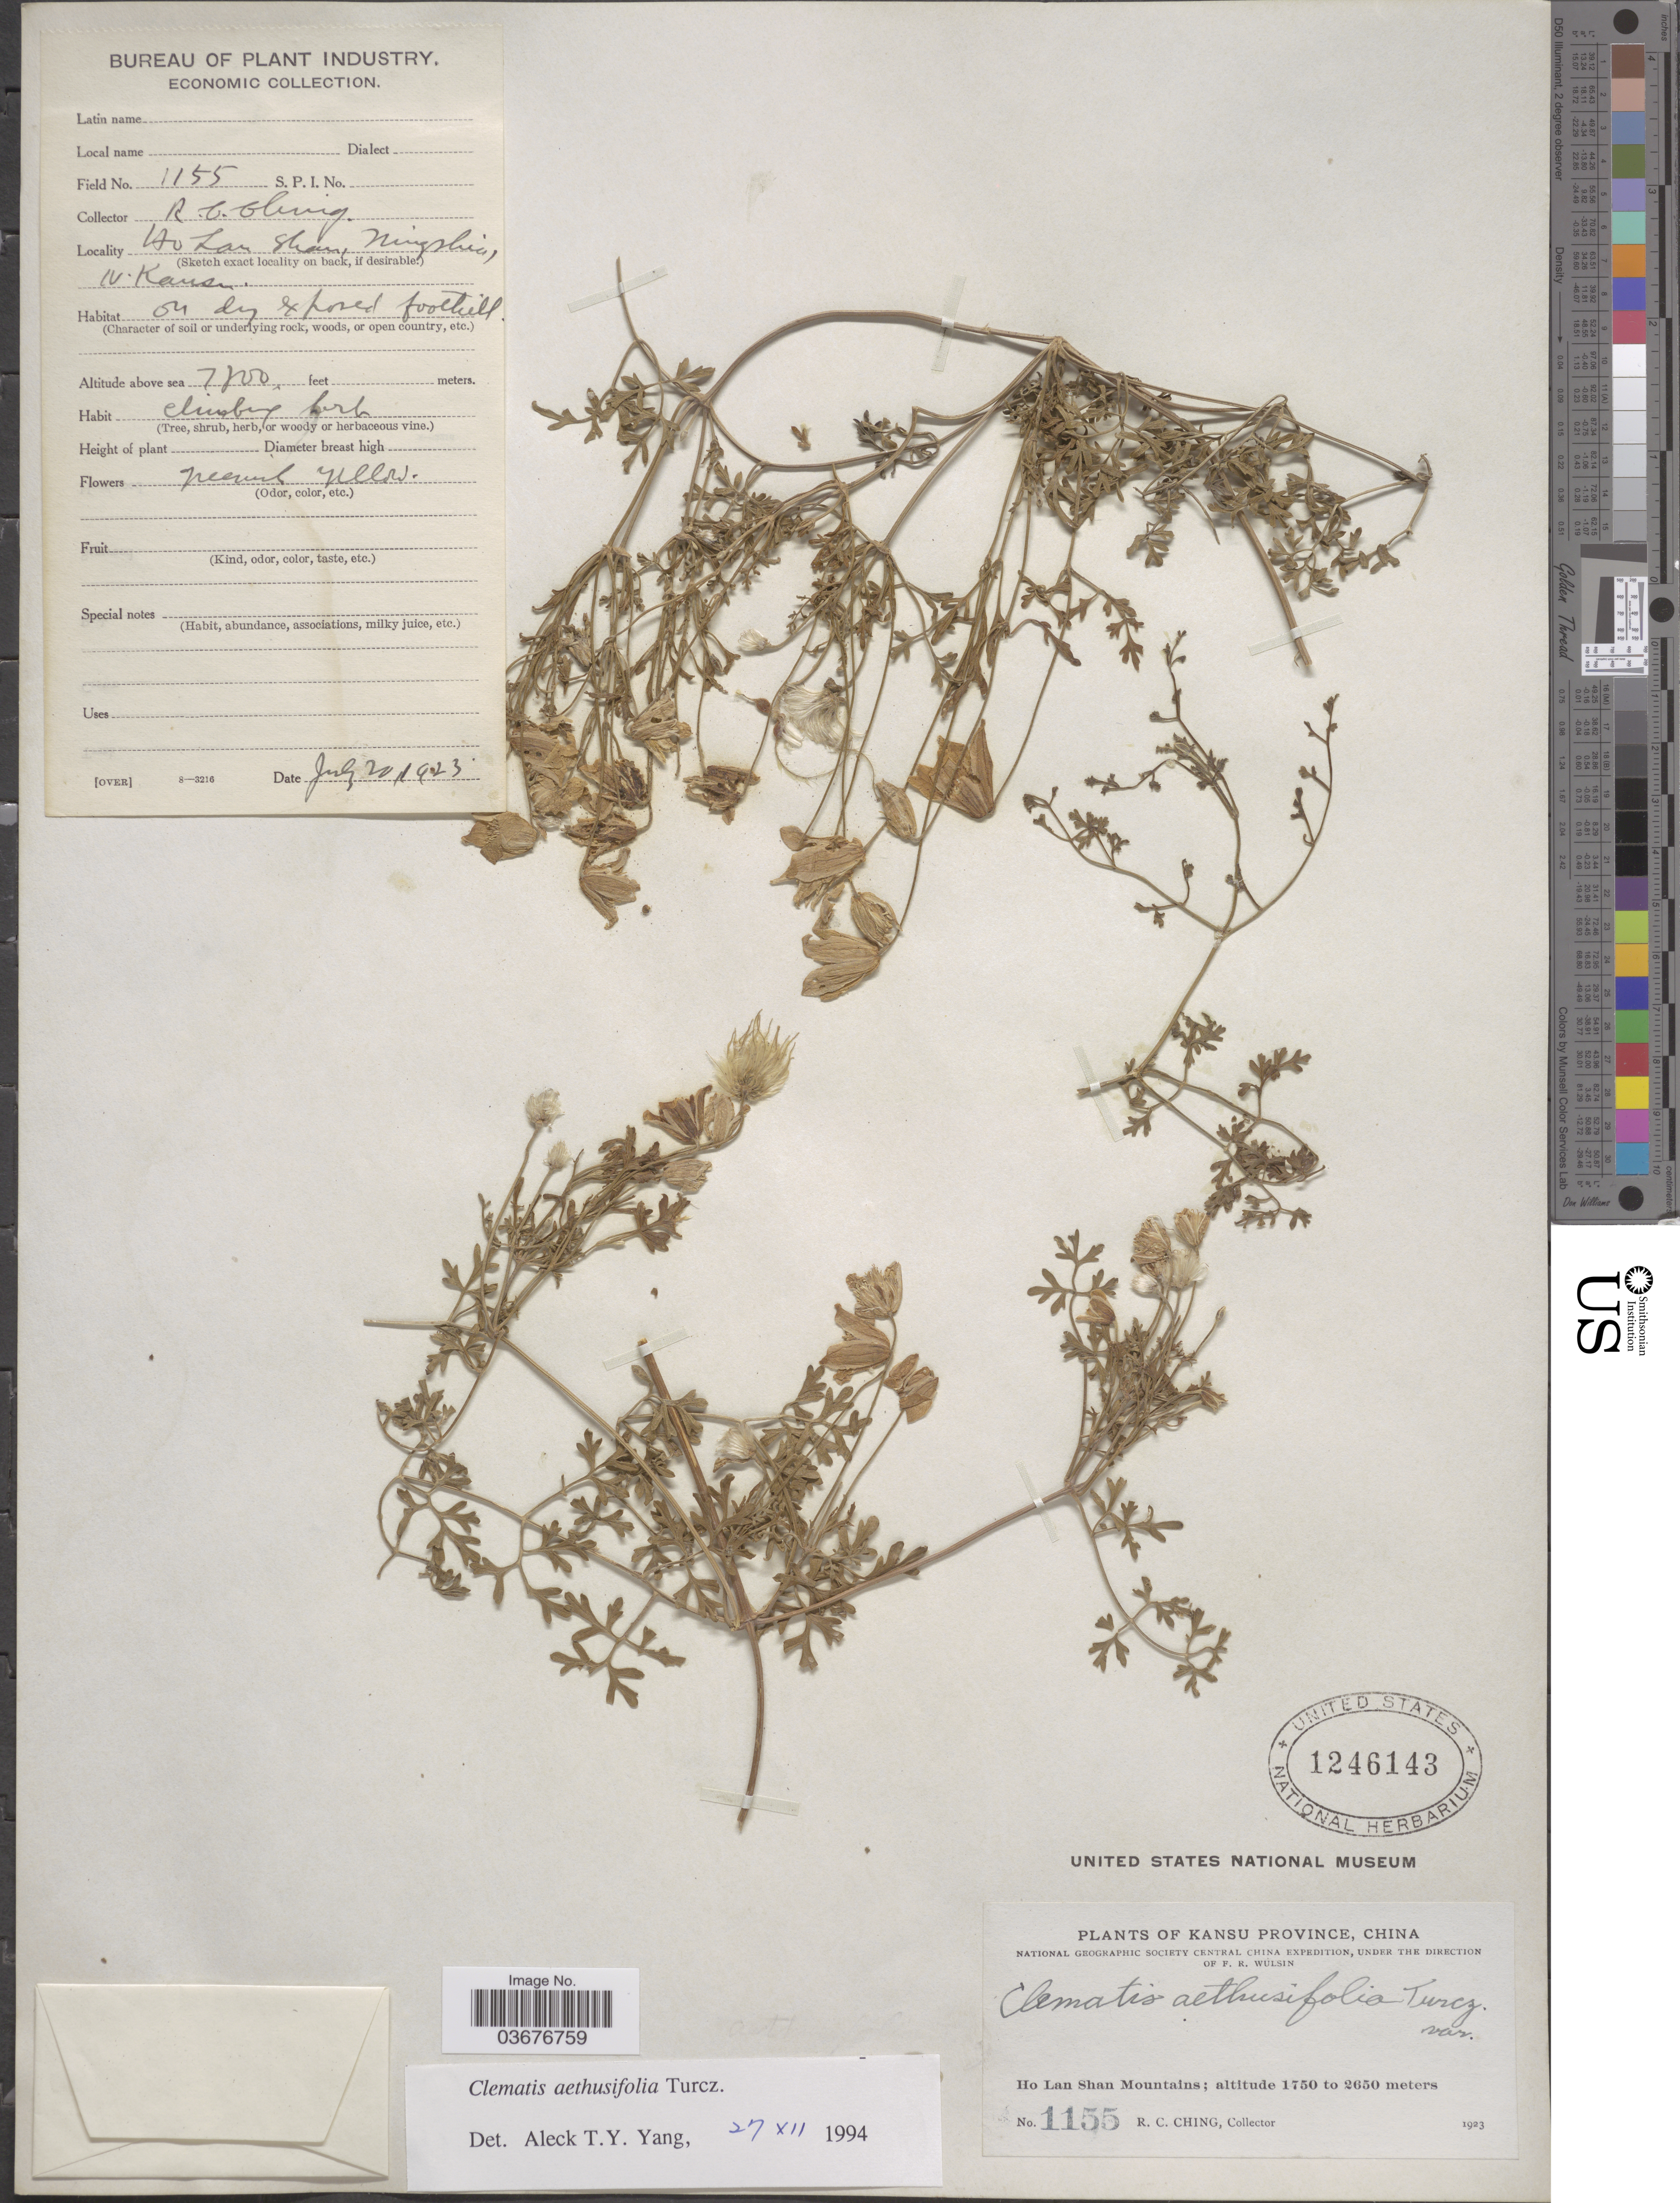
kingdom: Plantae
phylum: Tracheophyta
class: Magnoliopsida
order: Ranunculales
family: Ranunculaceae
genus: Clematis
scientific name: Clematis aethusifolia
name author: Turcz.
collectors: R. C. Ching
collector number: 1155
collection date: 1923-07-20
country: China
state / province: Gansu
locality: Ho Lan Shan, Ningshia, N. Kansu. Kansu Province. Ho Lan Shan Mountains.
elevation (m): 2377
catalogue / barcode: US 1246143